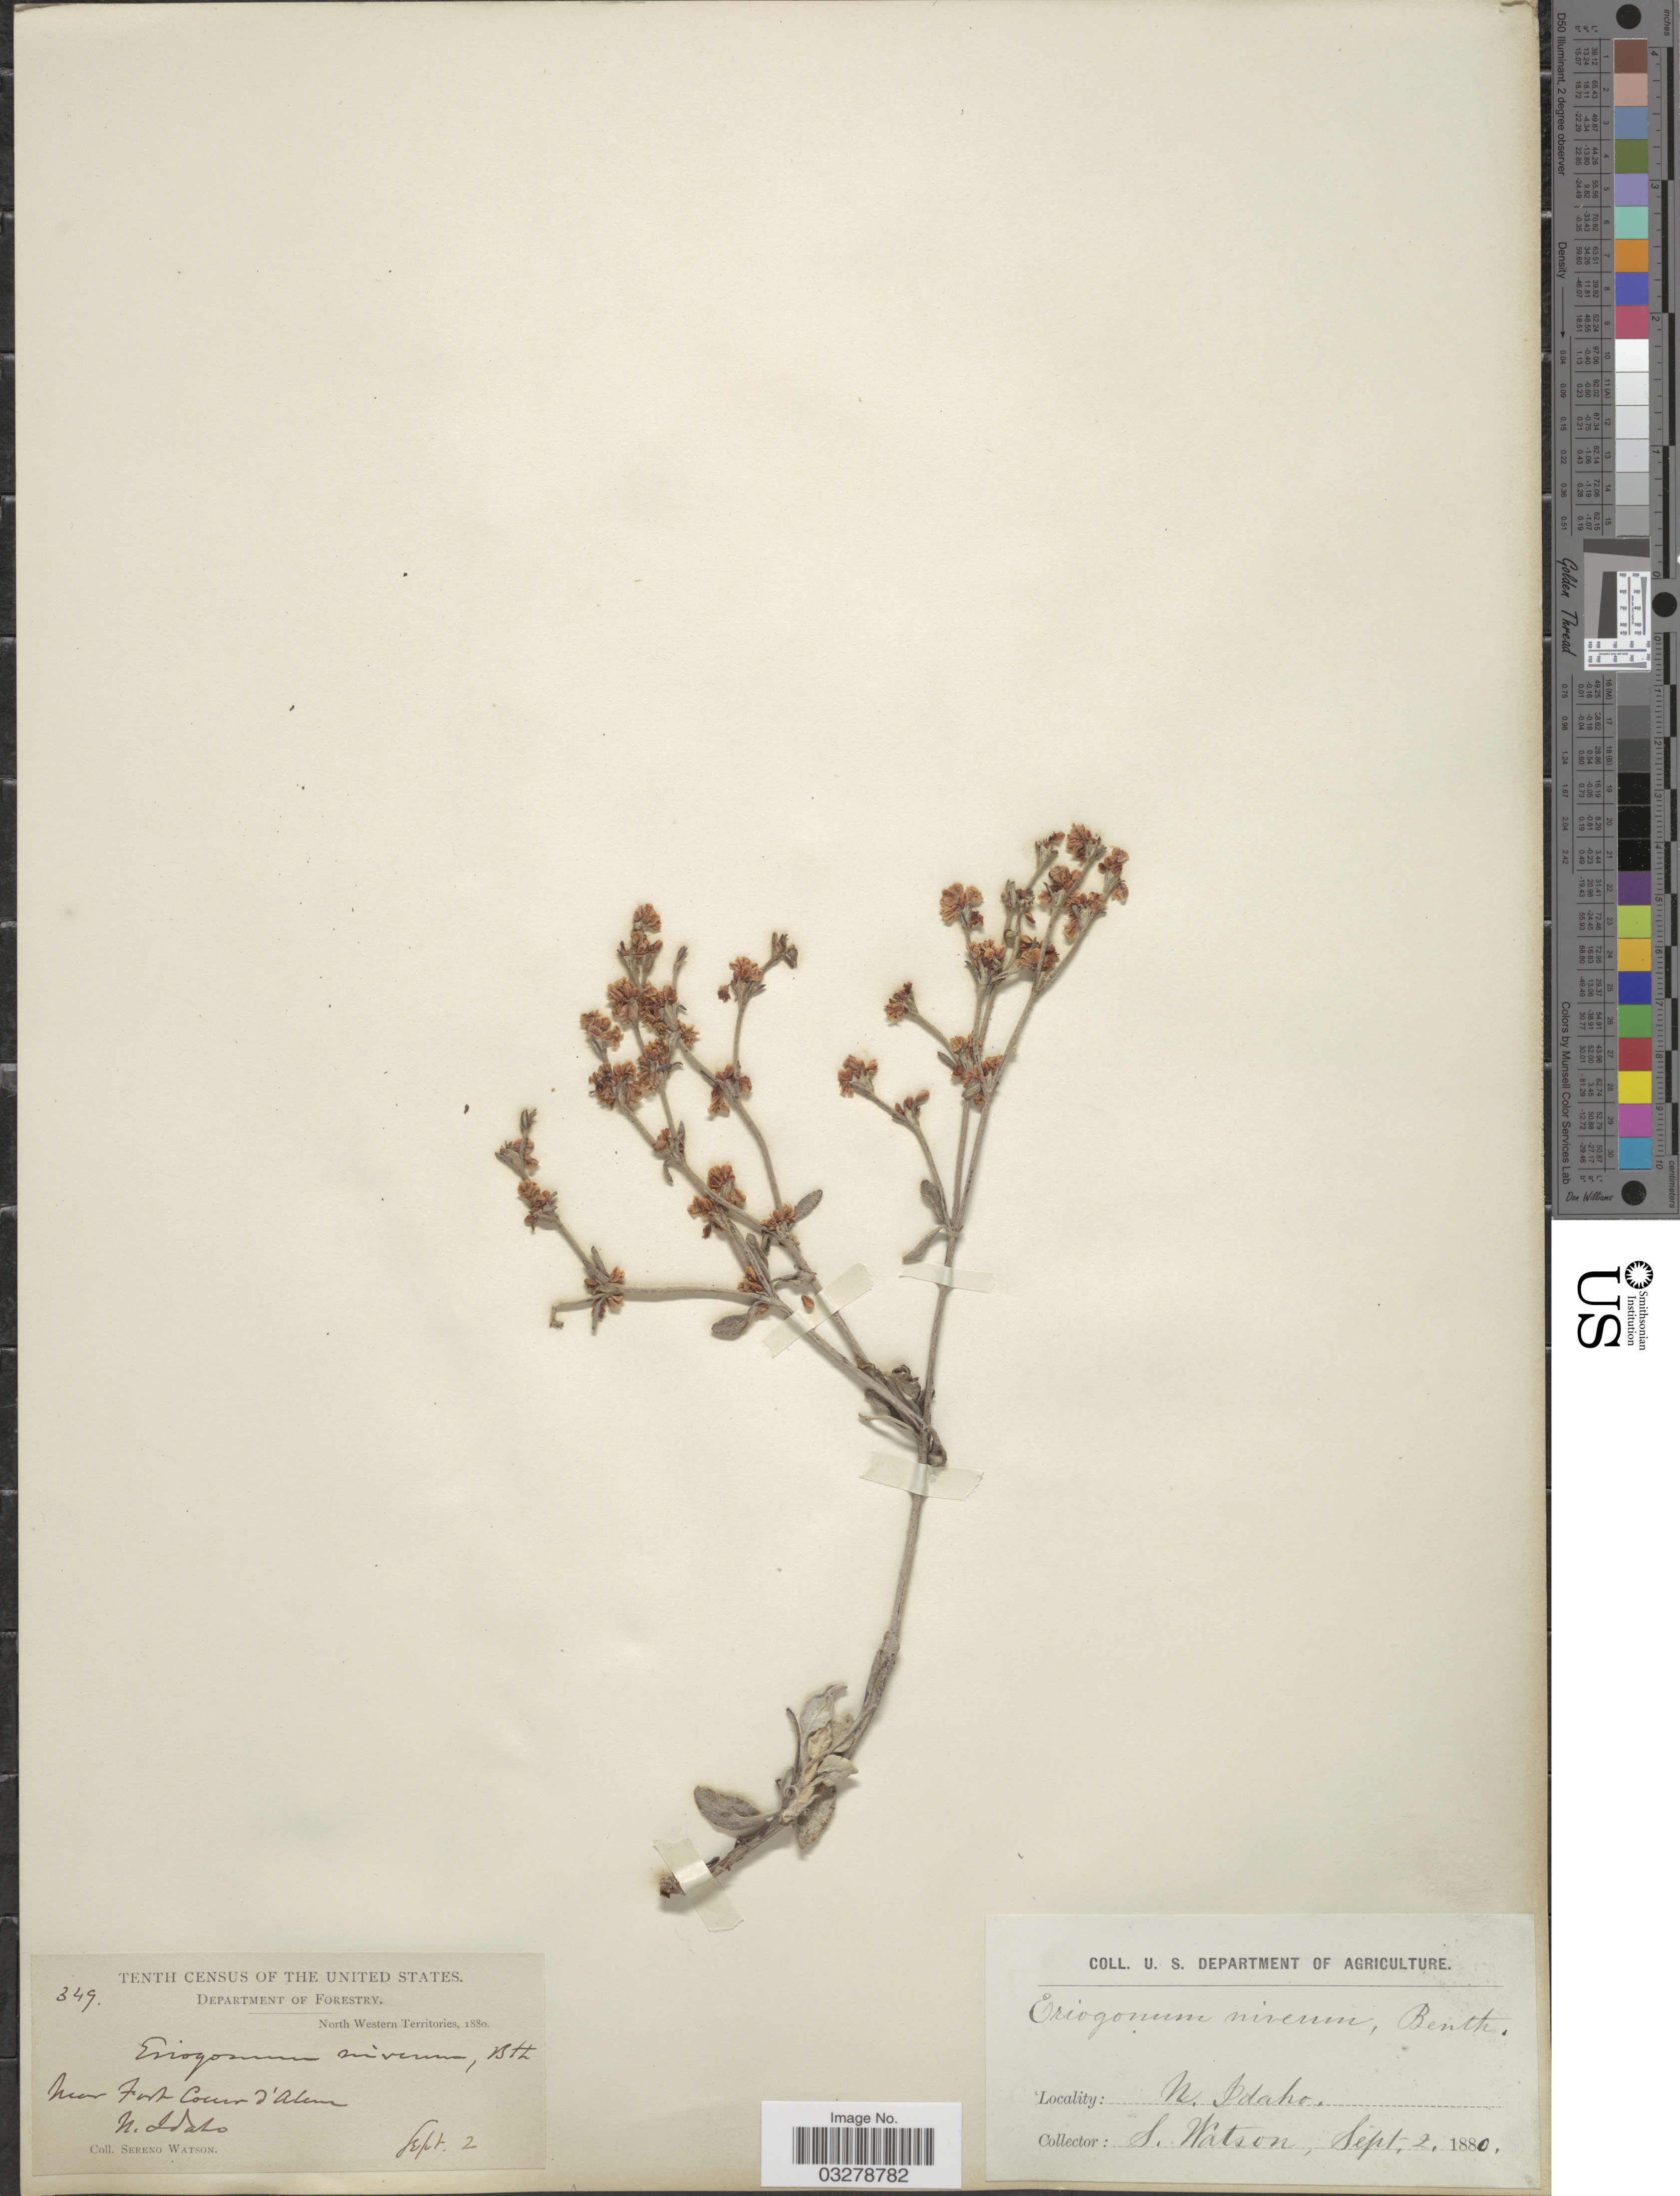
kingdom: Plantae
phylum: Tracheophyta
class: Magnoliopsida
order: Caryophyllales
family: Polygonaceae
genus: Eriogonum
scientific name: Eriogonum niverum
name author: Douglas ex Benth.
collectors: S. Watson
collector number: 349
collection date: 1880-09-02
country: United States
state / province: Idaho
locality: North Western Territories. Near Fort Cœur d'Alene. N. Idaho.